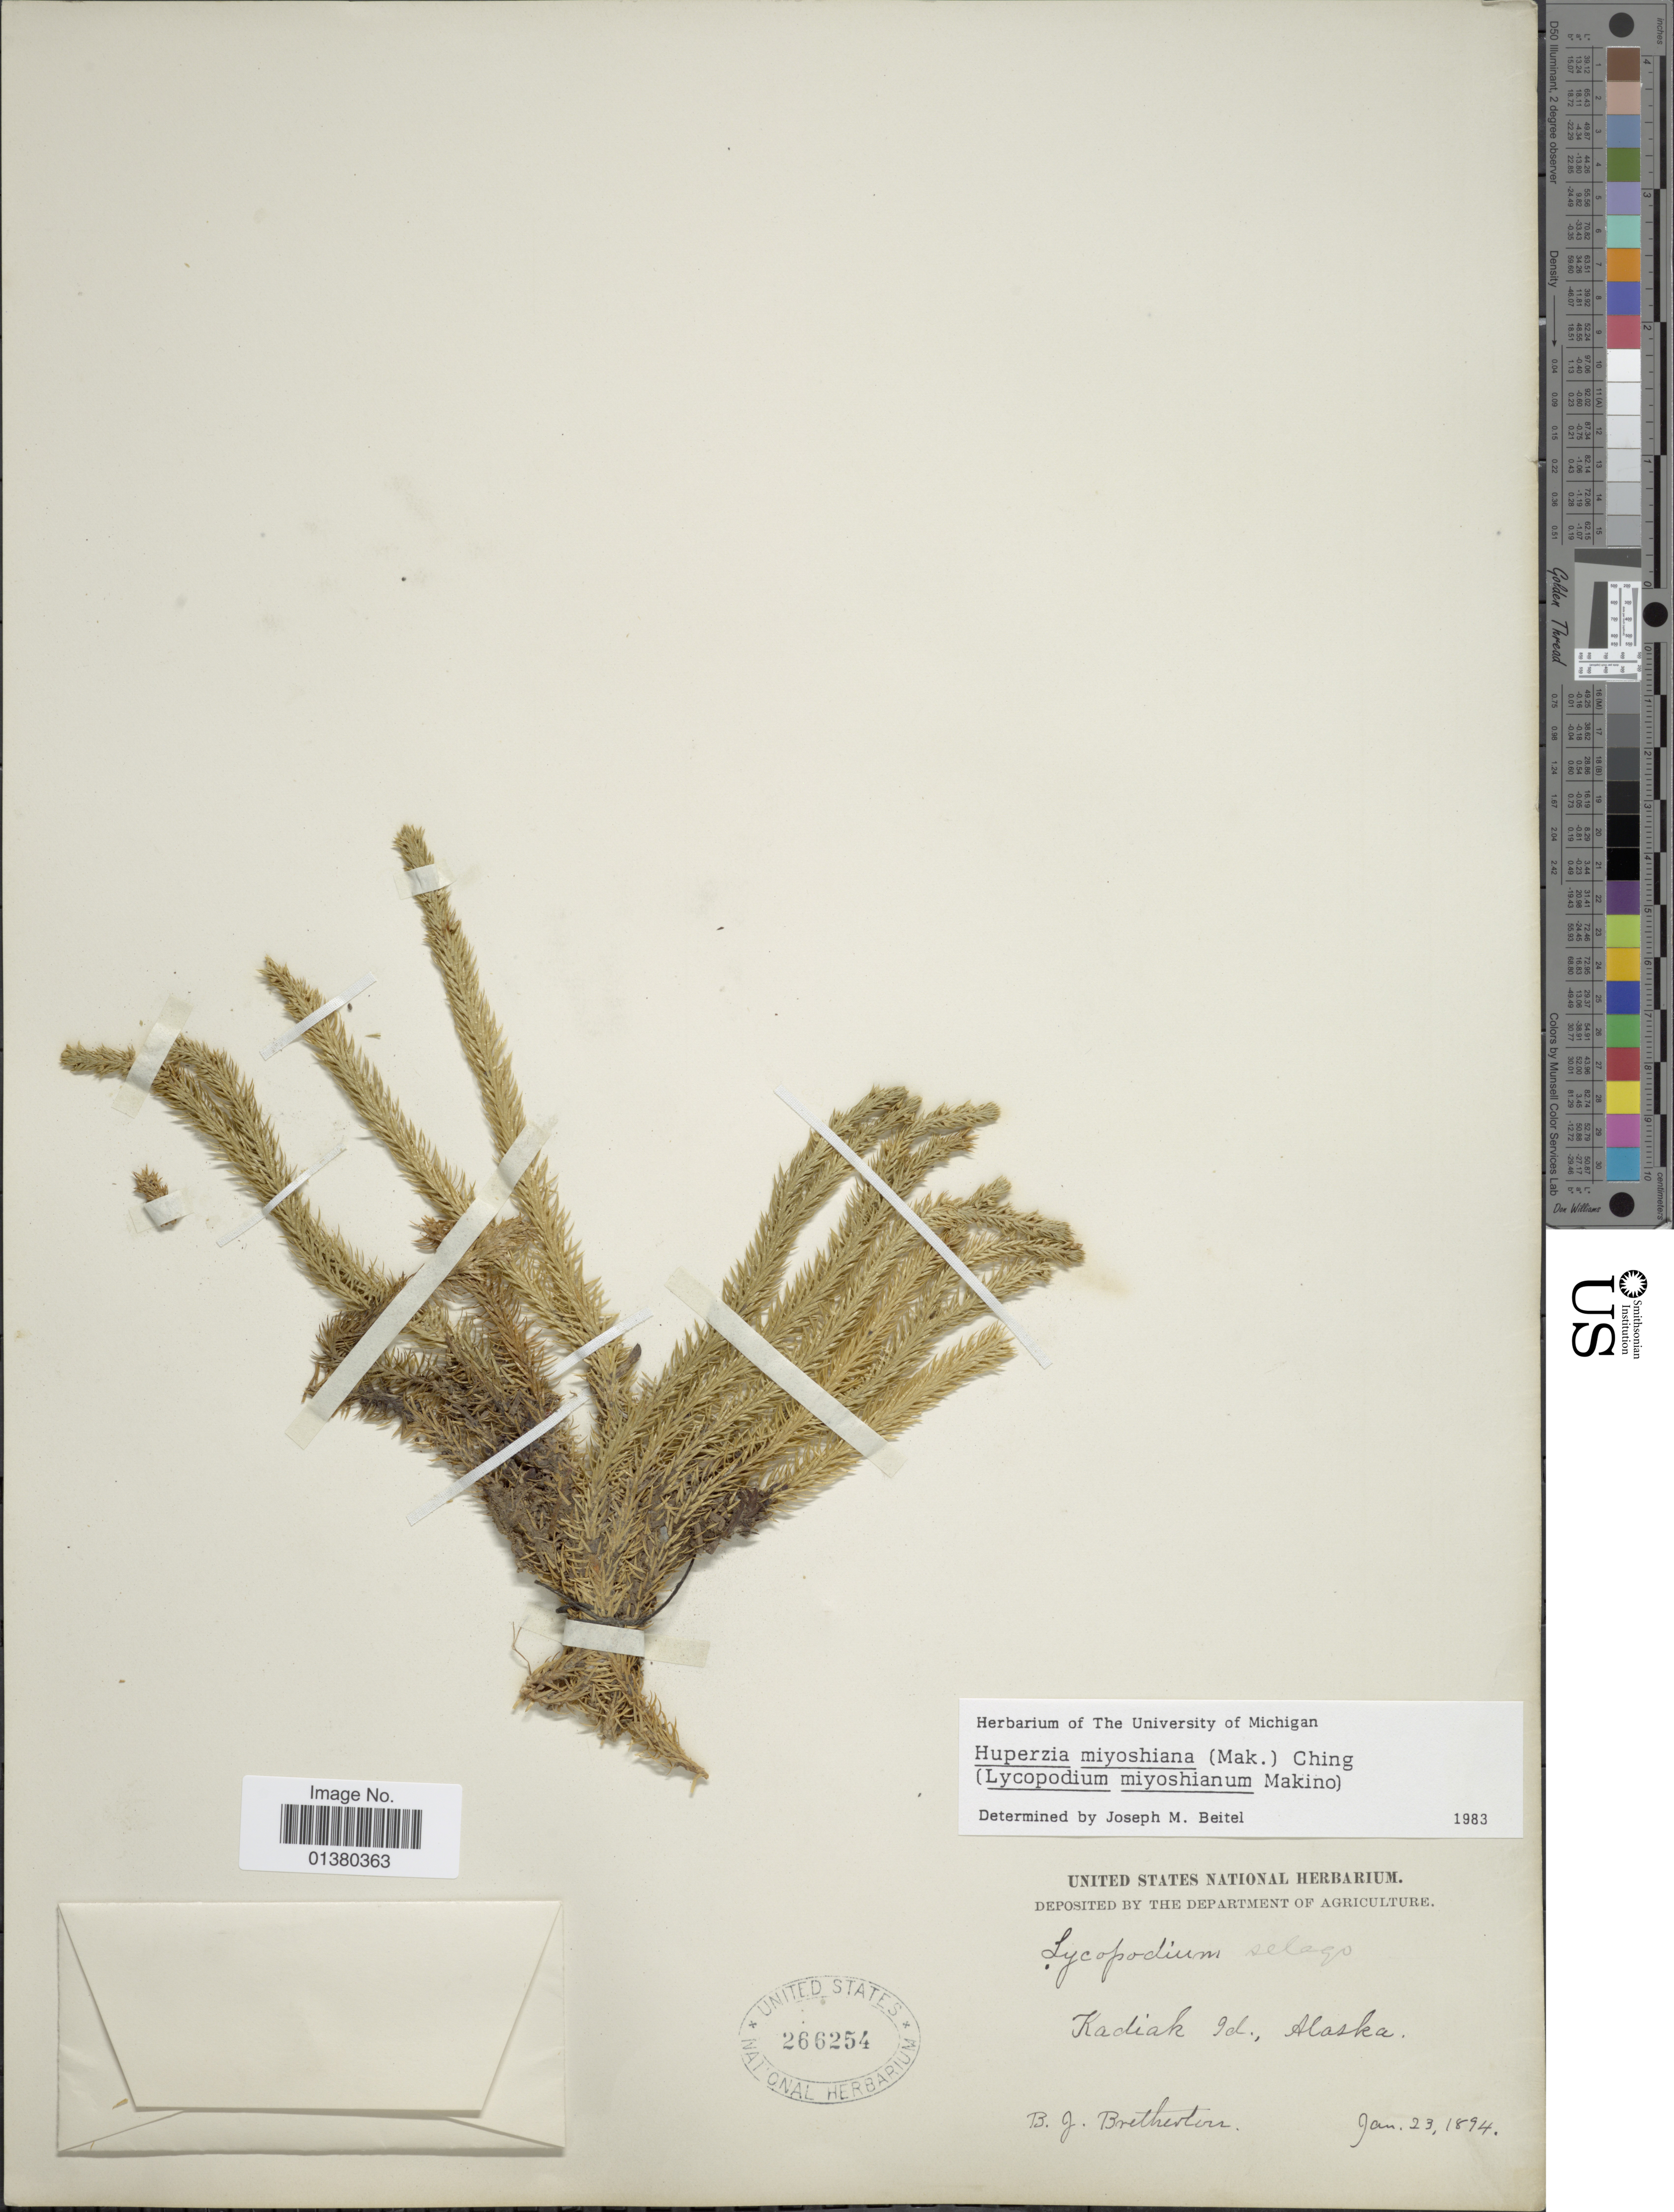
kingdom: Plantae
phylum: Tracheophyta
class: Lycopodiopsida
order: Lycopodiales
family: Lycopodiaceae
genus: Huperzia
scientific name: Huperzia miyoshiana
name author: (Makino) Ching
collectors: B. Bretherton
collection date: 1894-01-23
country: United States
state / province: Alaska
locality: Kadiak Id.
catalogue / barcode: US 266254